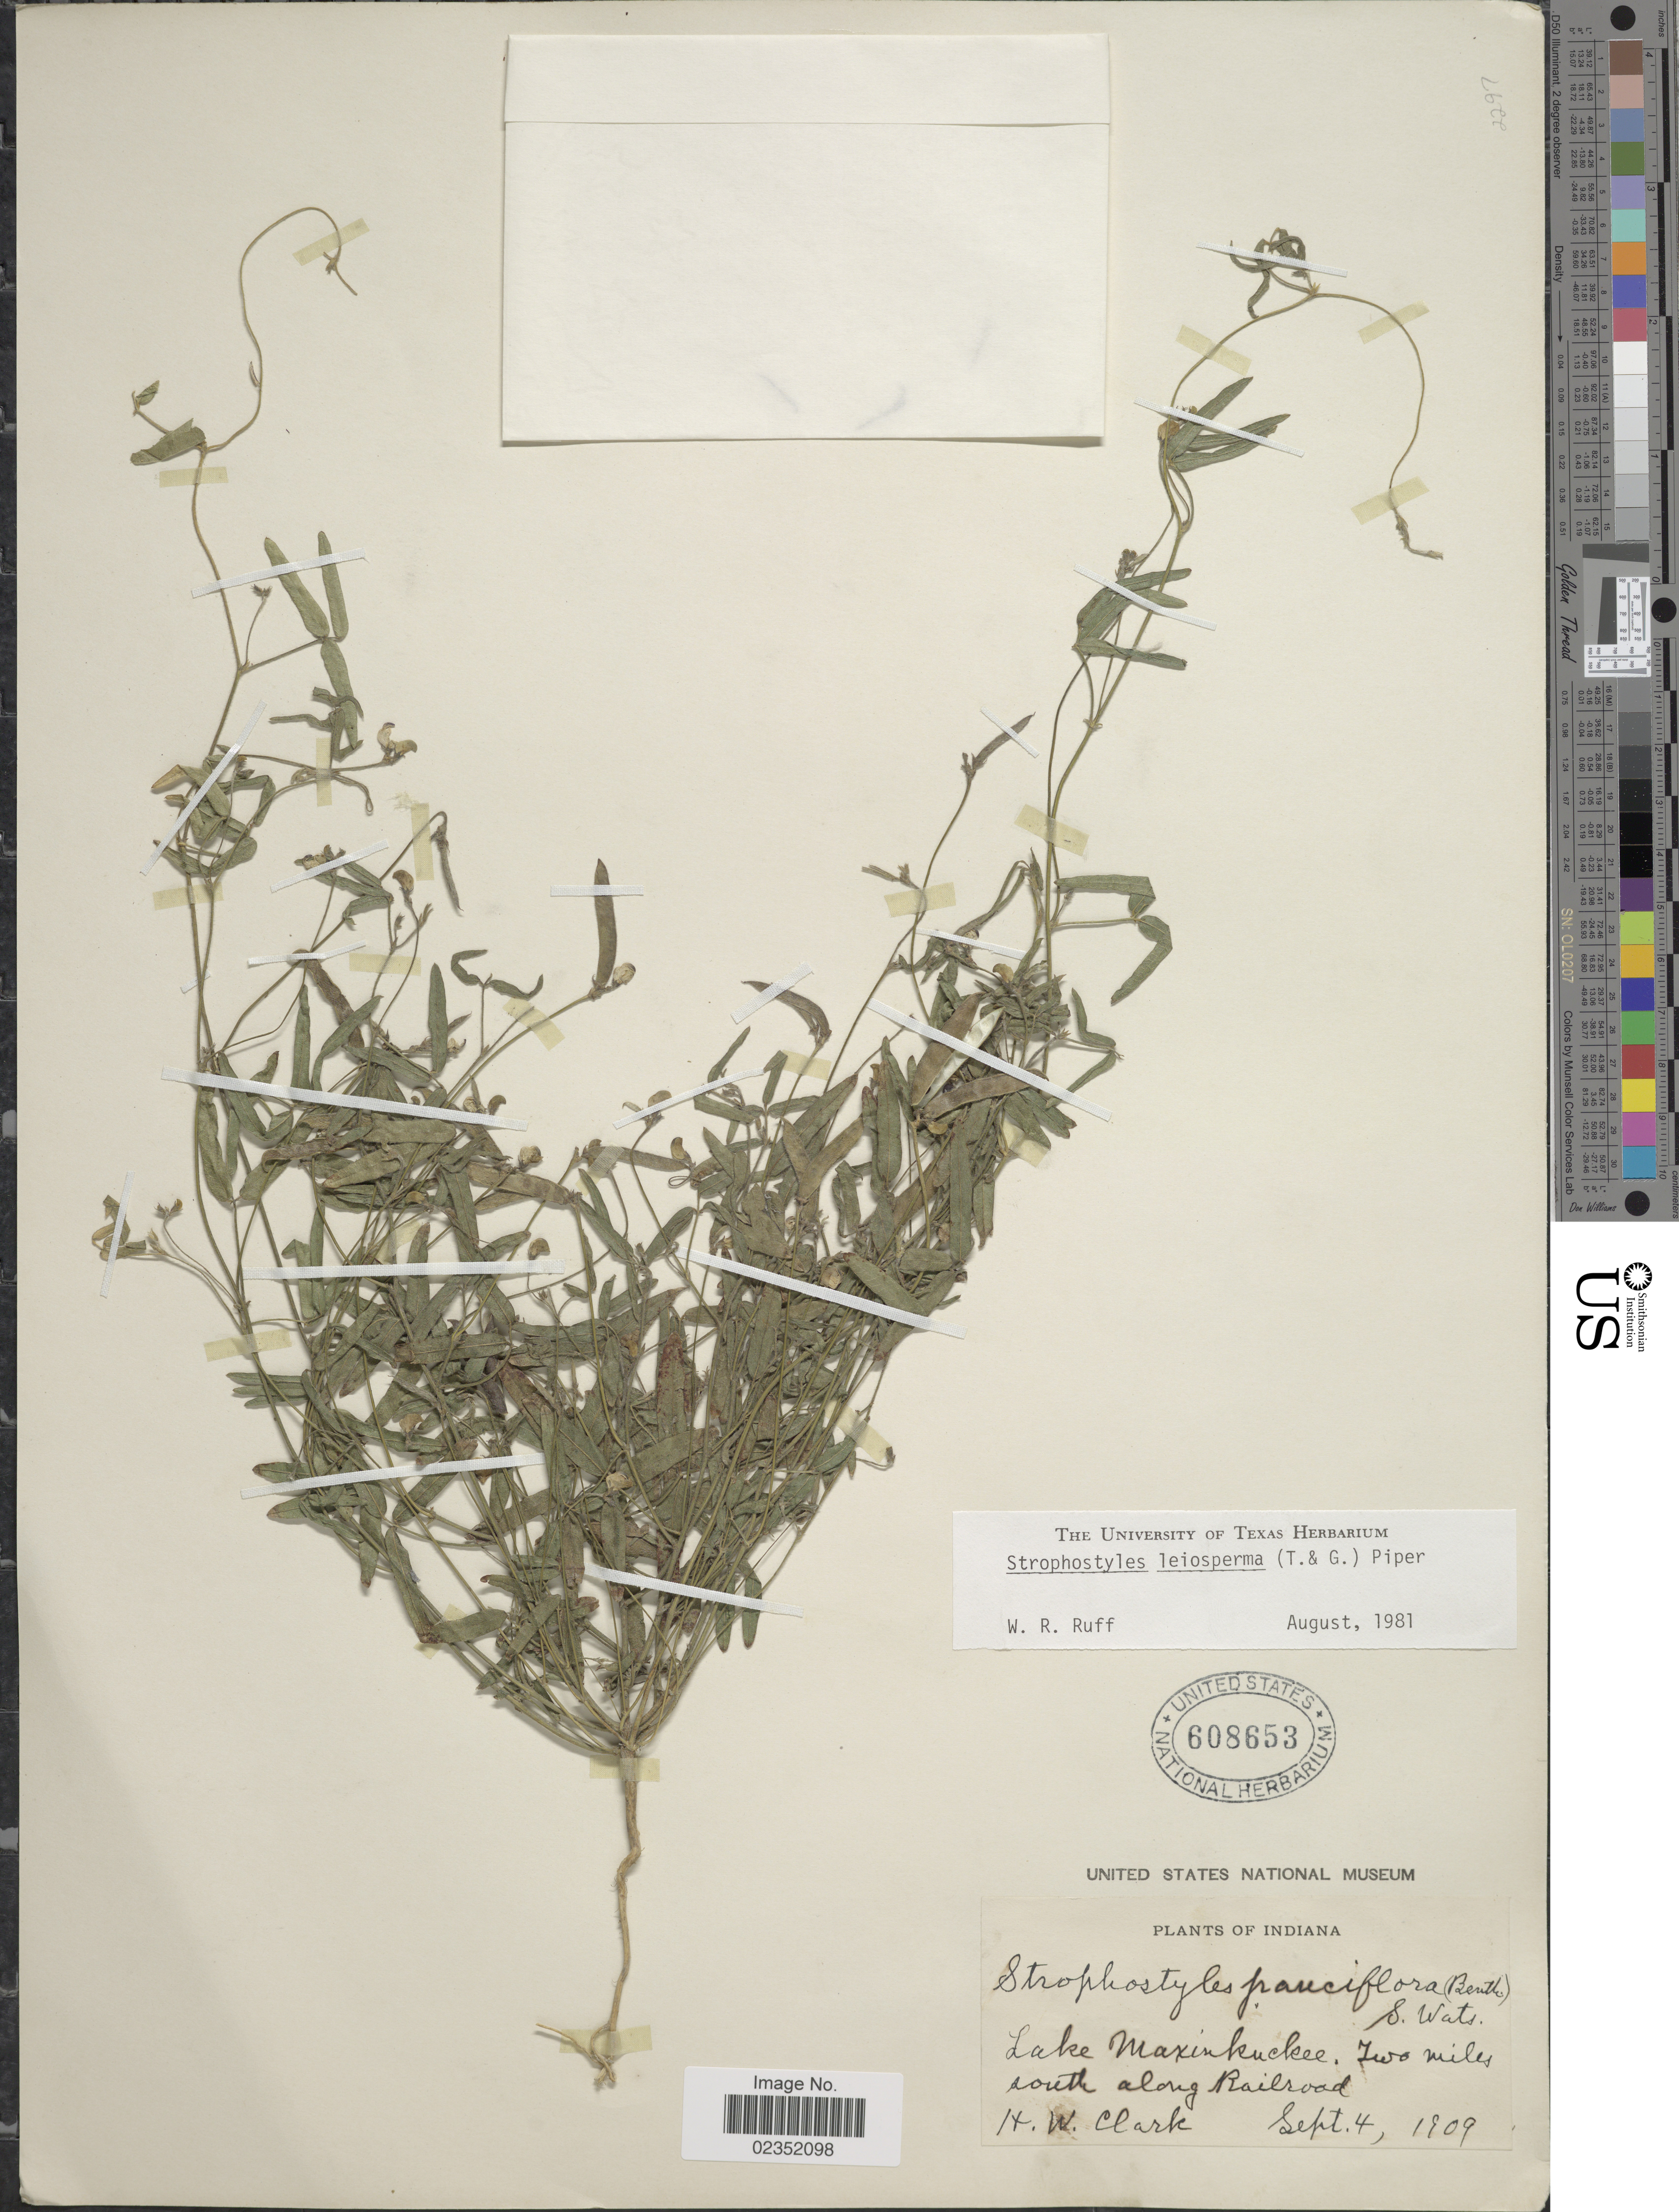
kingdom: Plantae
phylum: Tracheophyta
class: Magnoliopsida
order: Fabales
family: Fabaceae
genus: Strophostyles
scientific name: Strophostyles leiosperma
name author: (Torr. & A. Gray) Piper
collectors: H. W. Clarke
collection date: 1909-09-04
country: United States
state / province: Indiana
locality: Lake Maxinkuckee, Two miles south along Railroad.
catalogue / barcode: US 608653